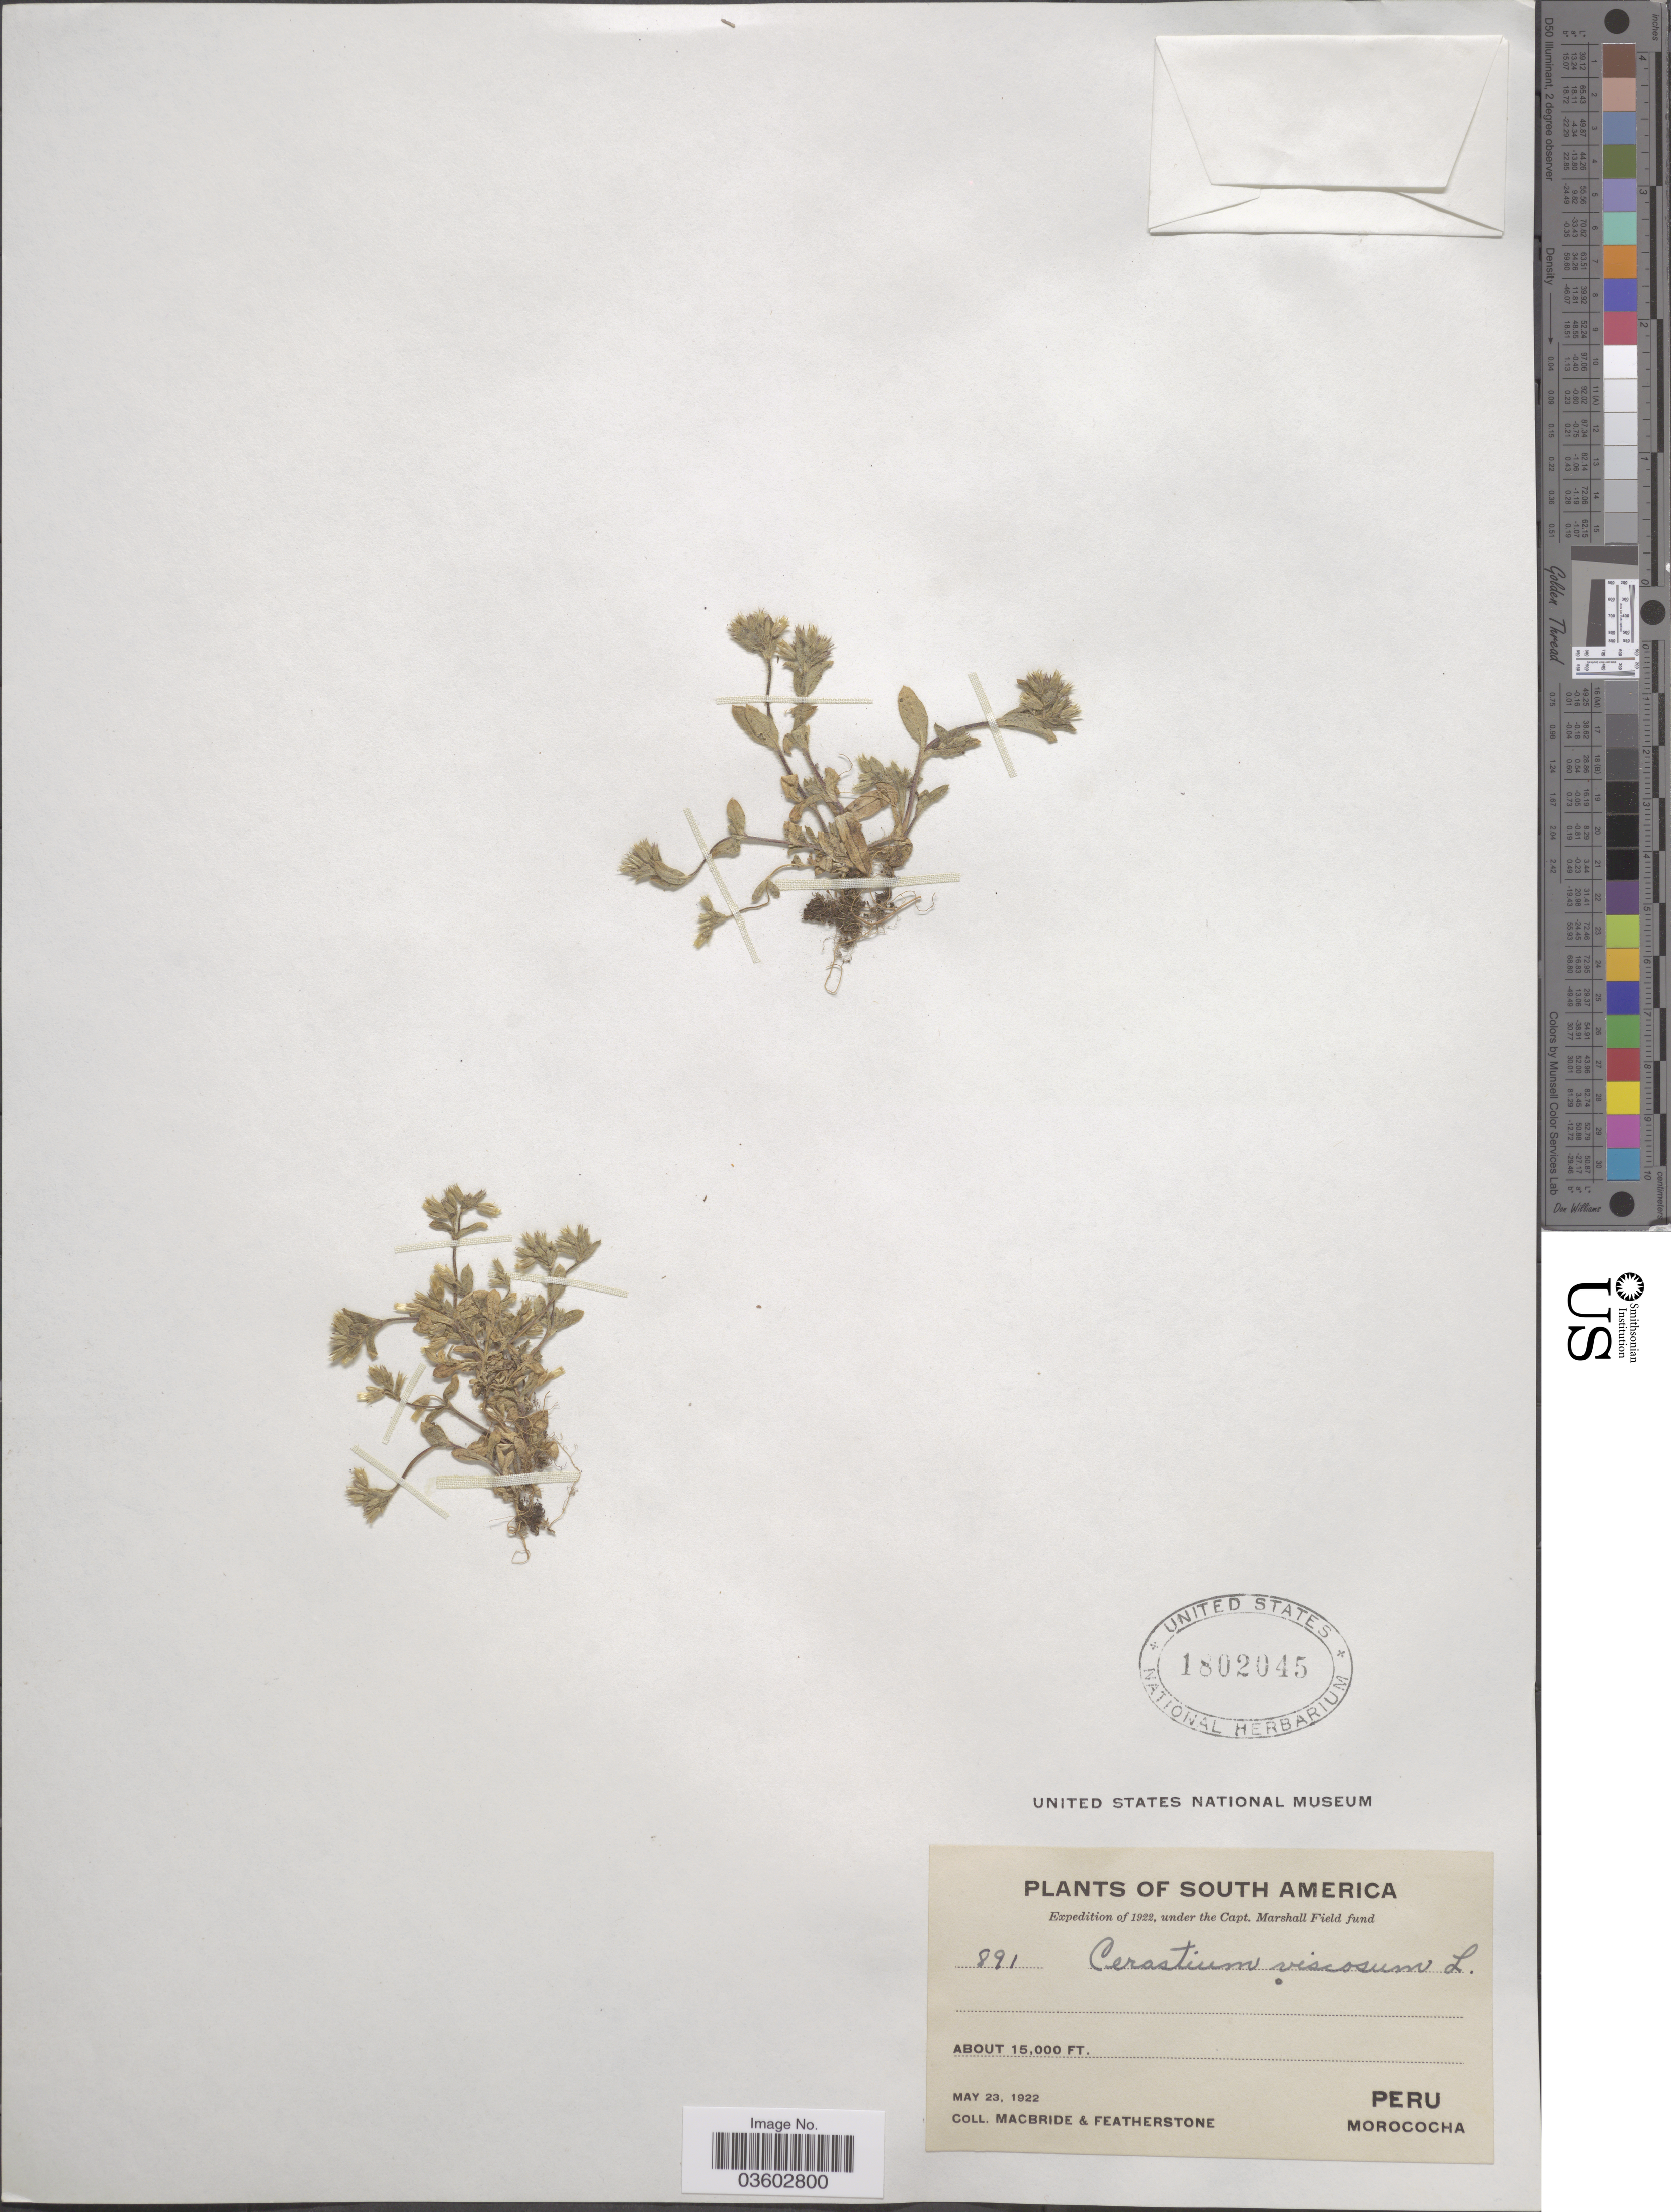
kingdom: Plantae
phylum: Tracheophyta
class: Magnoliopsida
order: Caryophyllales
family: Caryophyllaceae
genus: Cerastium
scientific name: Cerastium viscosum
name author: L.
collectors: Macbride, -- & -. Featherstone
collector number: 891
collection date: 1922-05-23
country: Peru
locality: Morococha.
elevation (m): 4572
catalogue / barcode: US 1802045